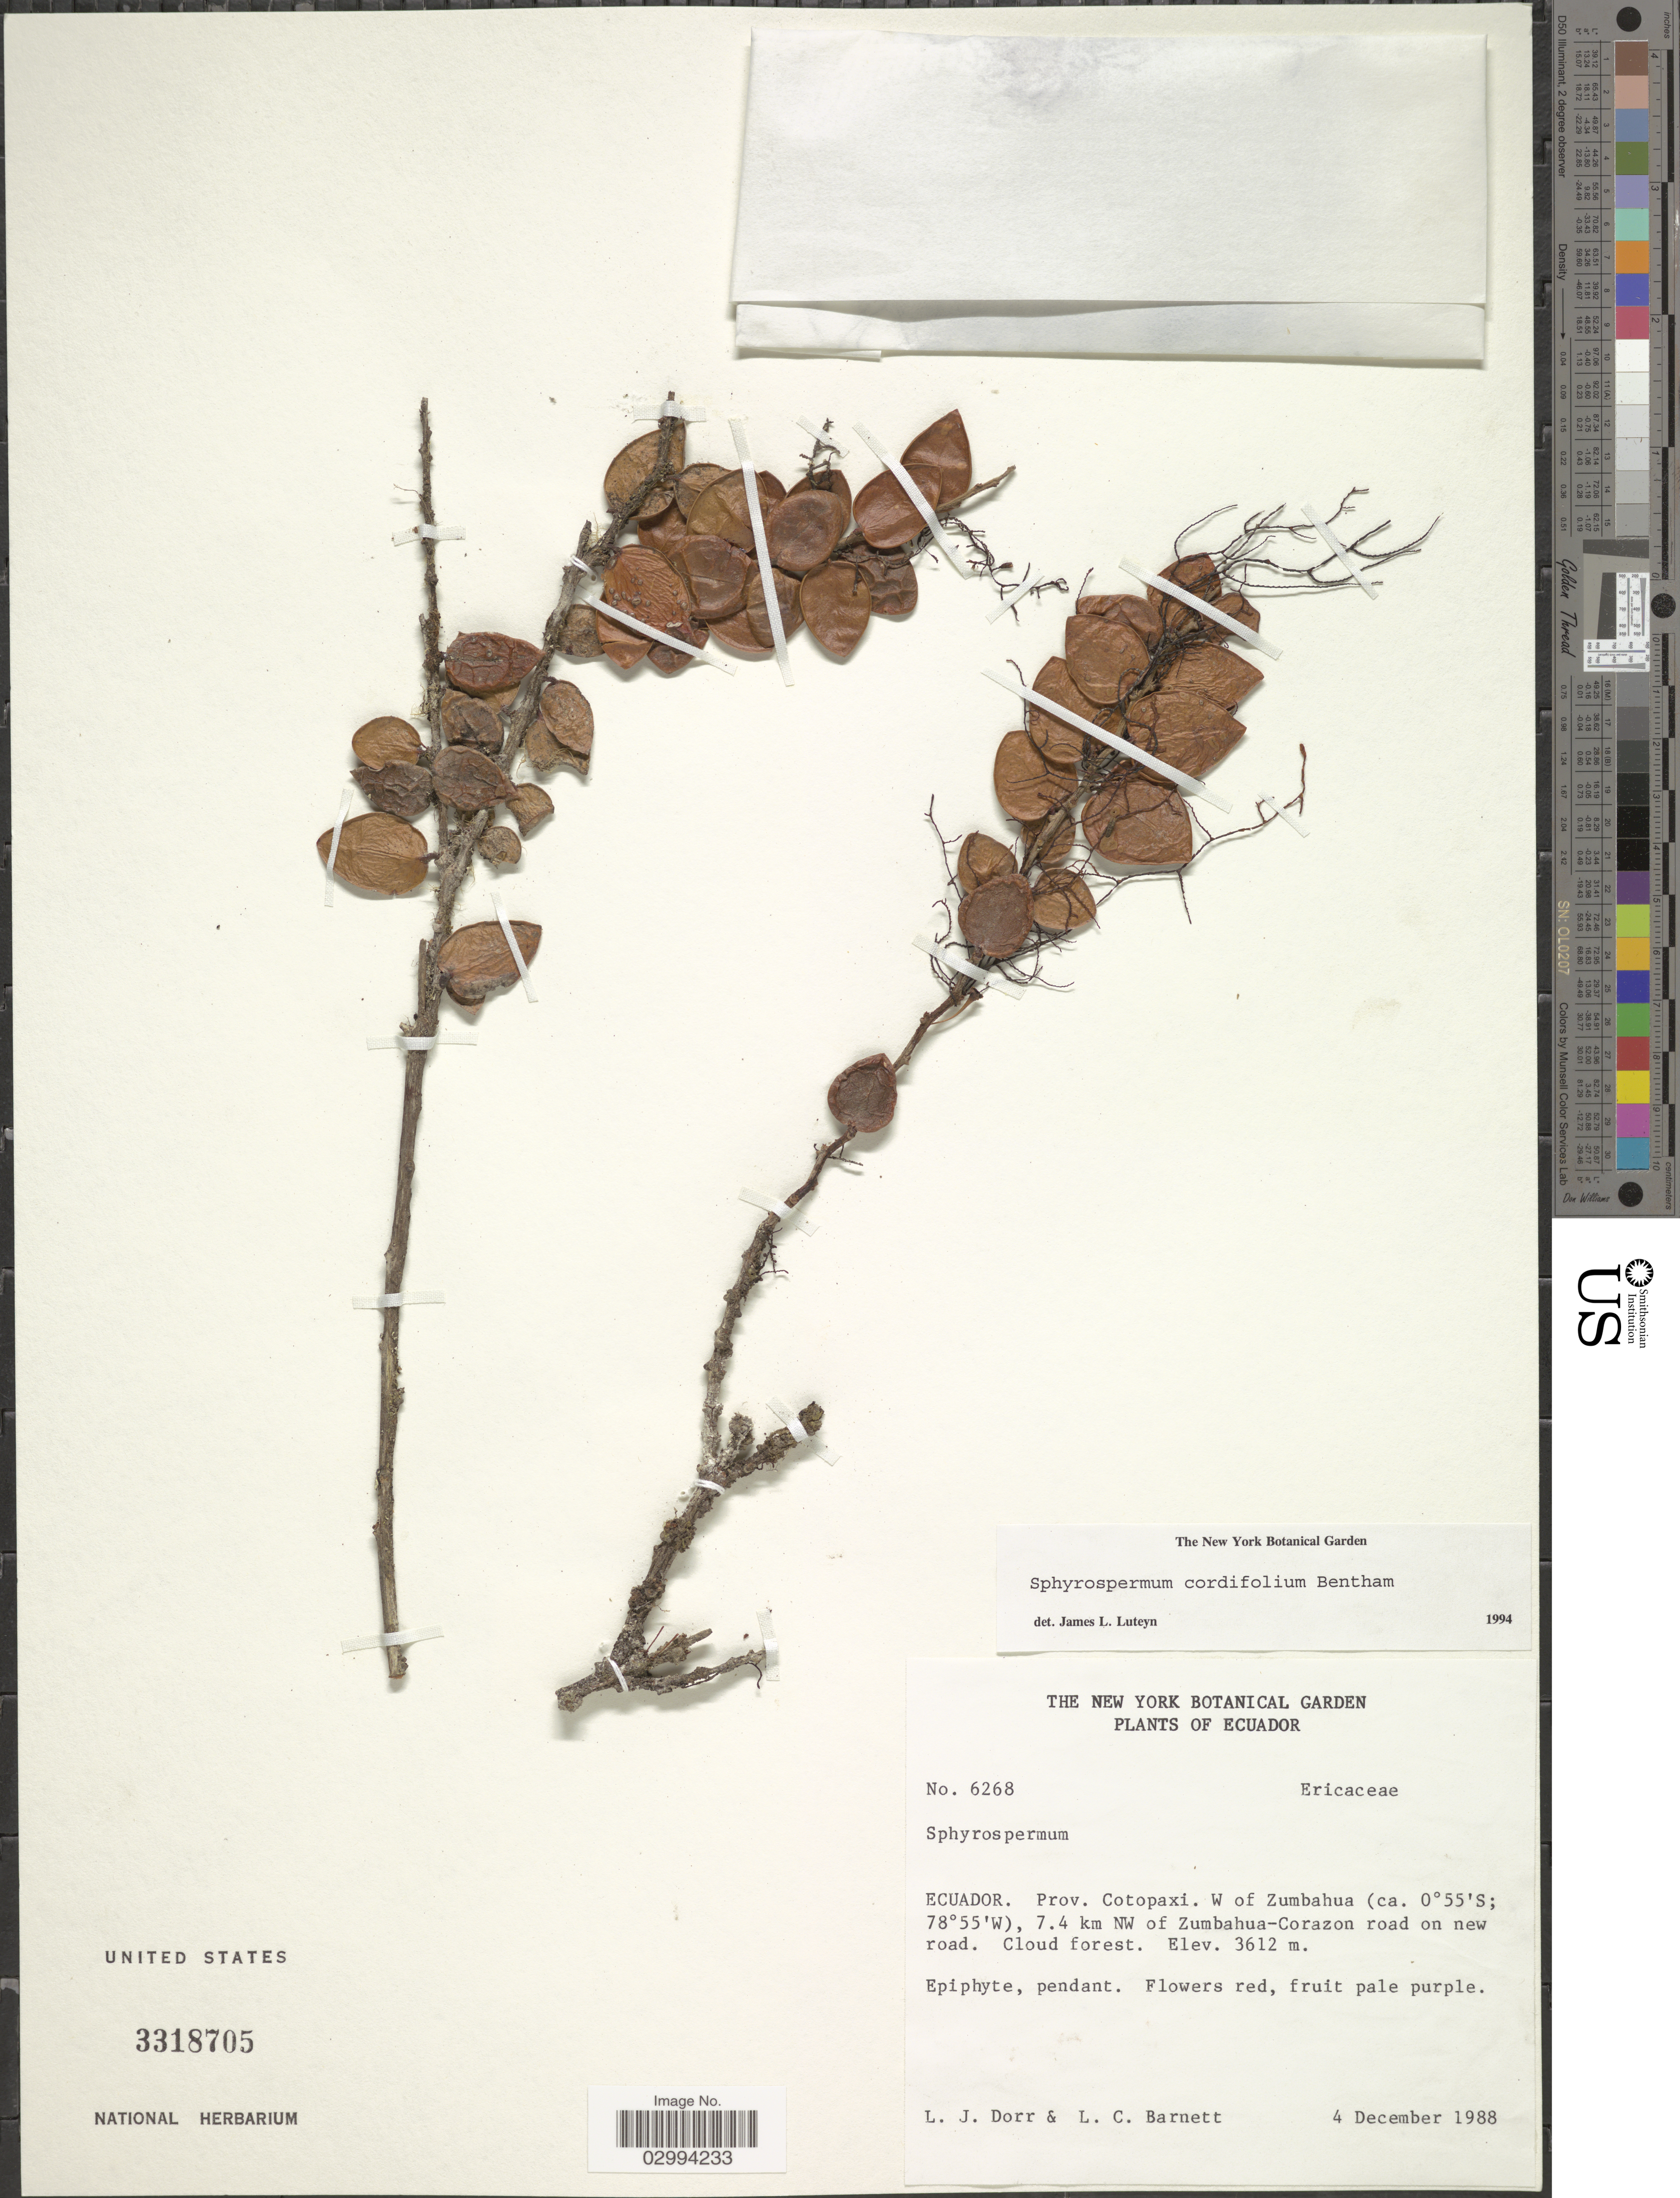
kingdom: Plantae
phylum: Tracheophyta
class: Magnoliopsida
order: Ericales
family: Ericaceae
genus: Sphyrospermum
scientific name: Sphyrospermum cordifolium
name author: Benth.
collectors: L. J. Dorr & L. C. Barnett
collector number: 6268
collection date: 1988-12-04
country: Ecuador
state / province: Cotopaxi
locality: W of Zumbahua, 7.4 km NW of Zumbahua-Corazon road on new road.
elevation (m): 3612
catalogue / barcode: US 3318705